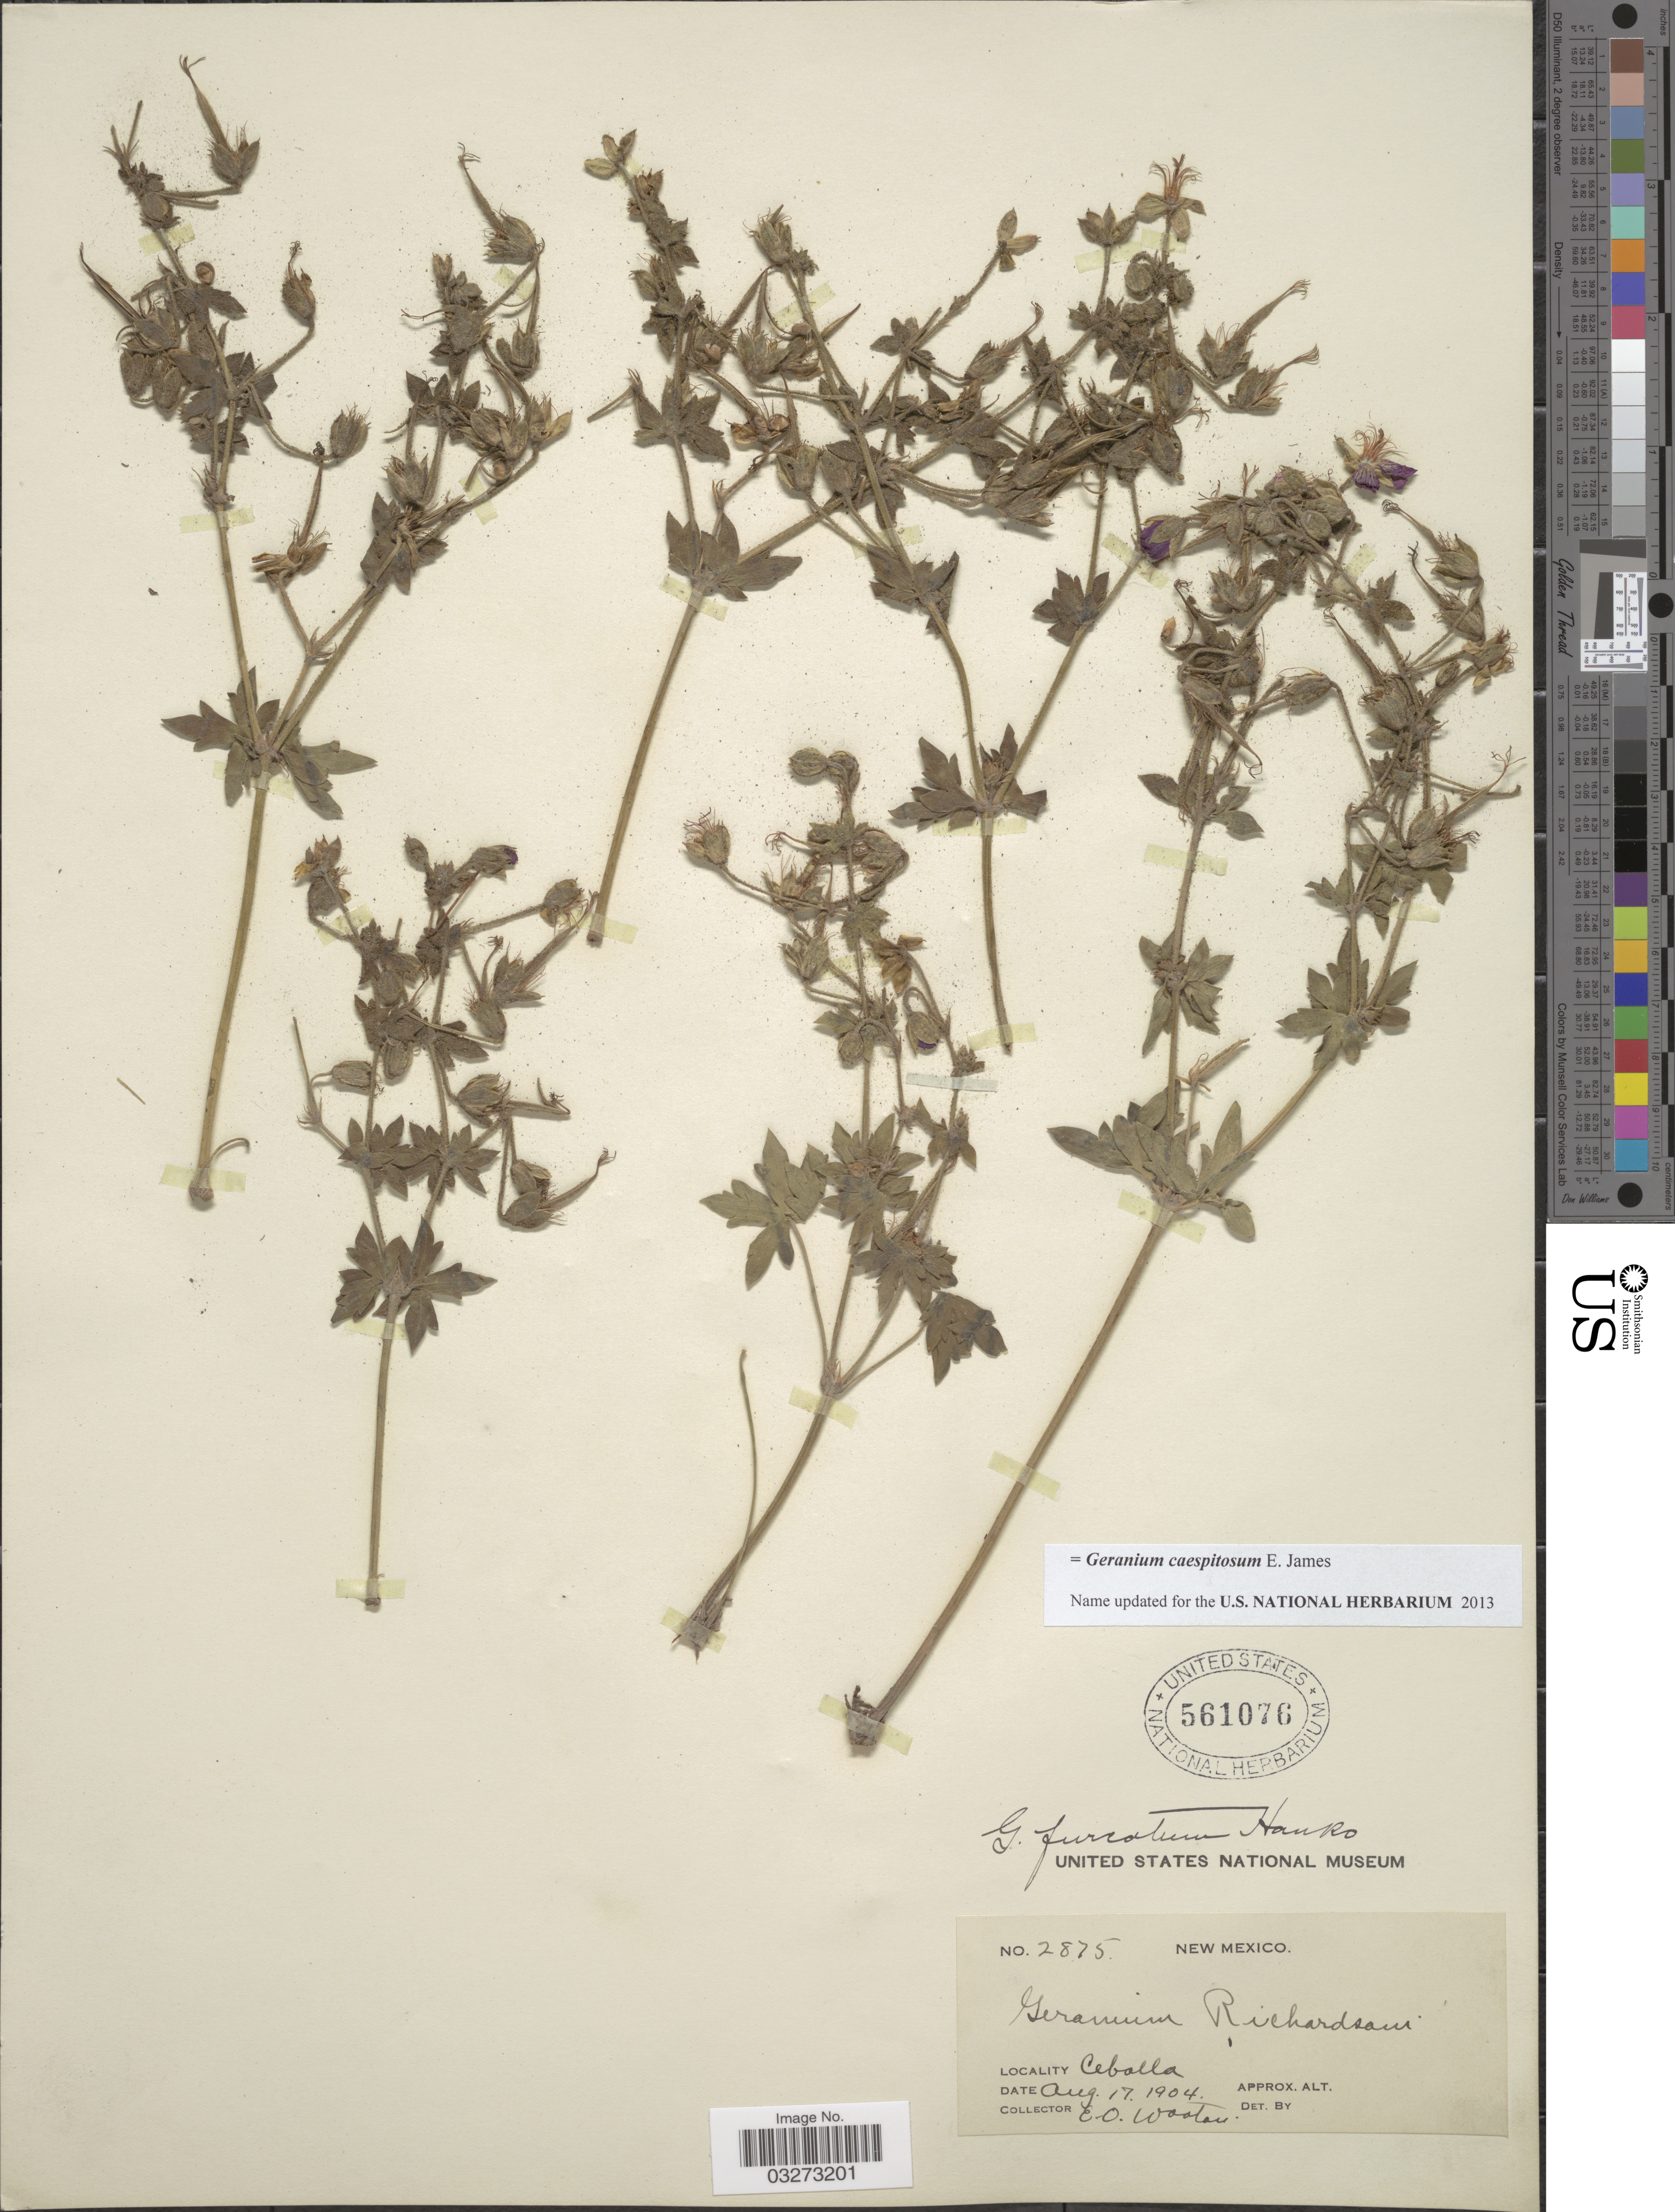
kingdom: Plantae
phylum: Tracheophyta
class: Magnoliopsida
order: Geraniales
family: Geraniaceae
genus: Geranium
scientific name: Geranium caespitosum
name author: E. James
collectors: E. O. Wooton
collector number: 2875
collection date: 1904-08-17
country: United States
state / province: New Mexico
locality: Ceballa.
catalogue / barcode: US 561076